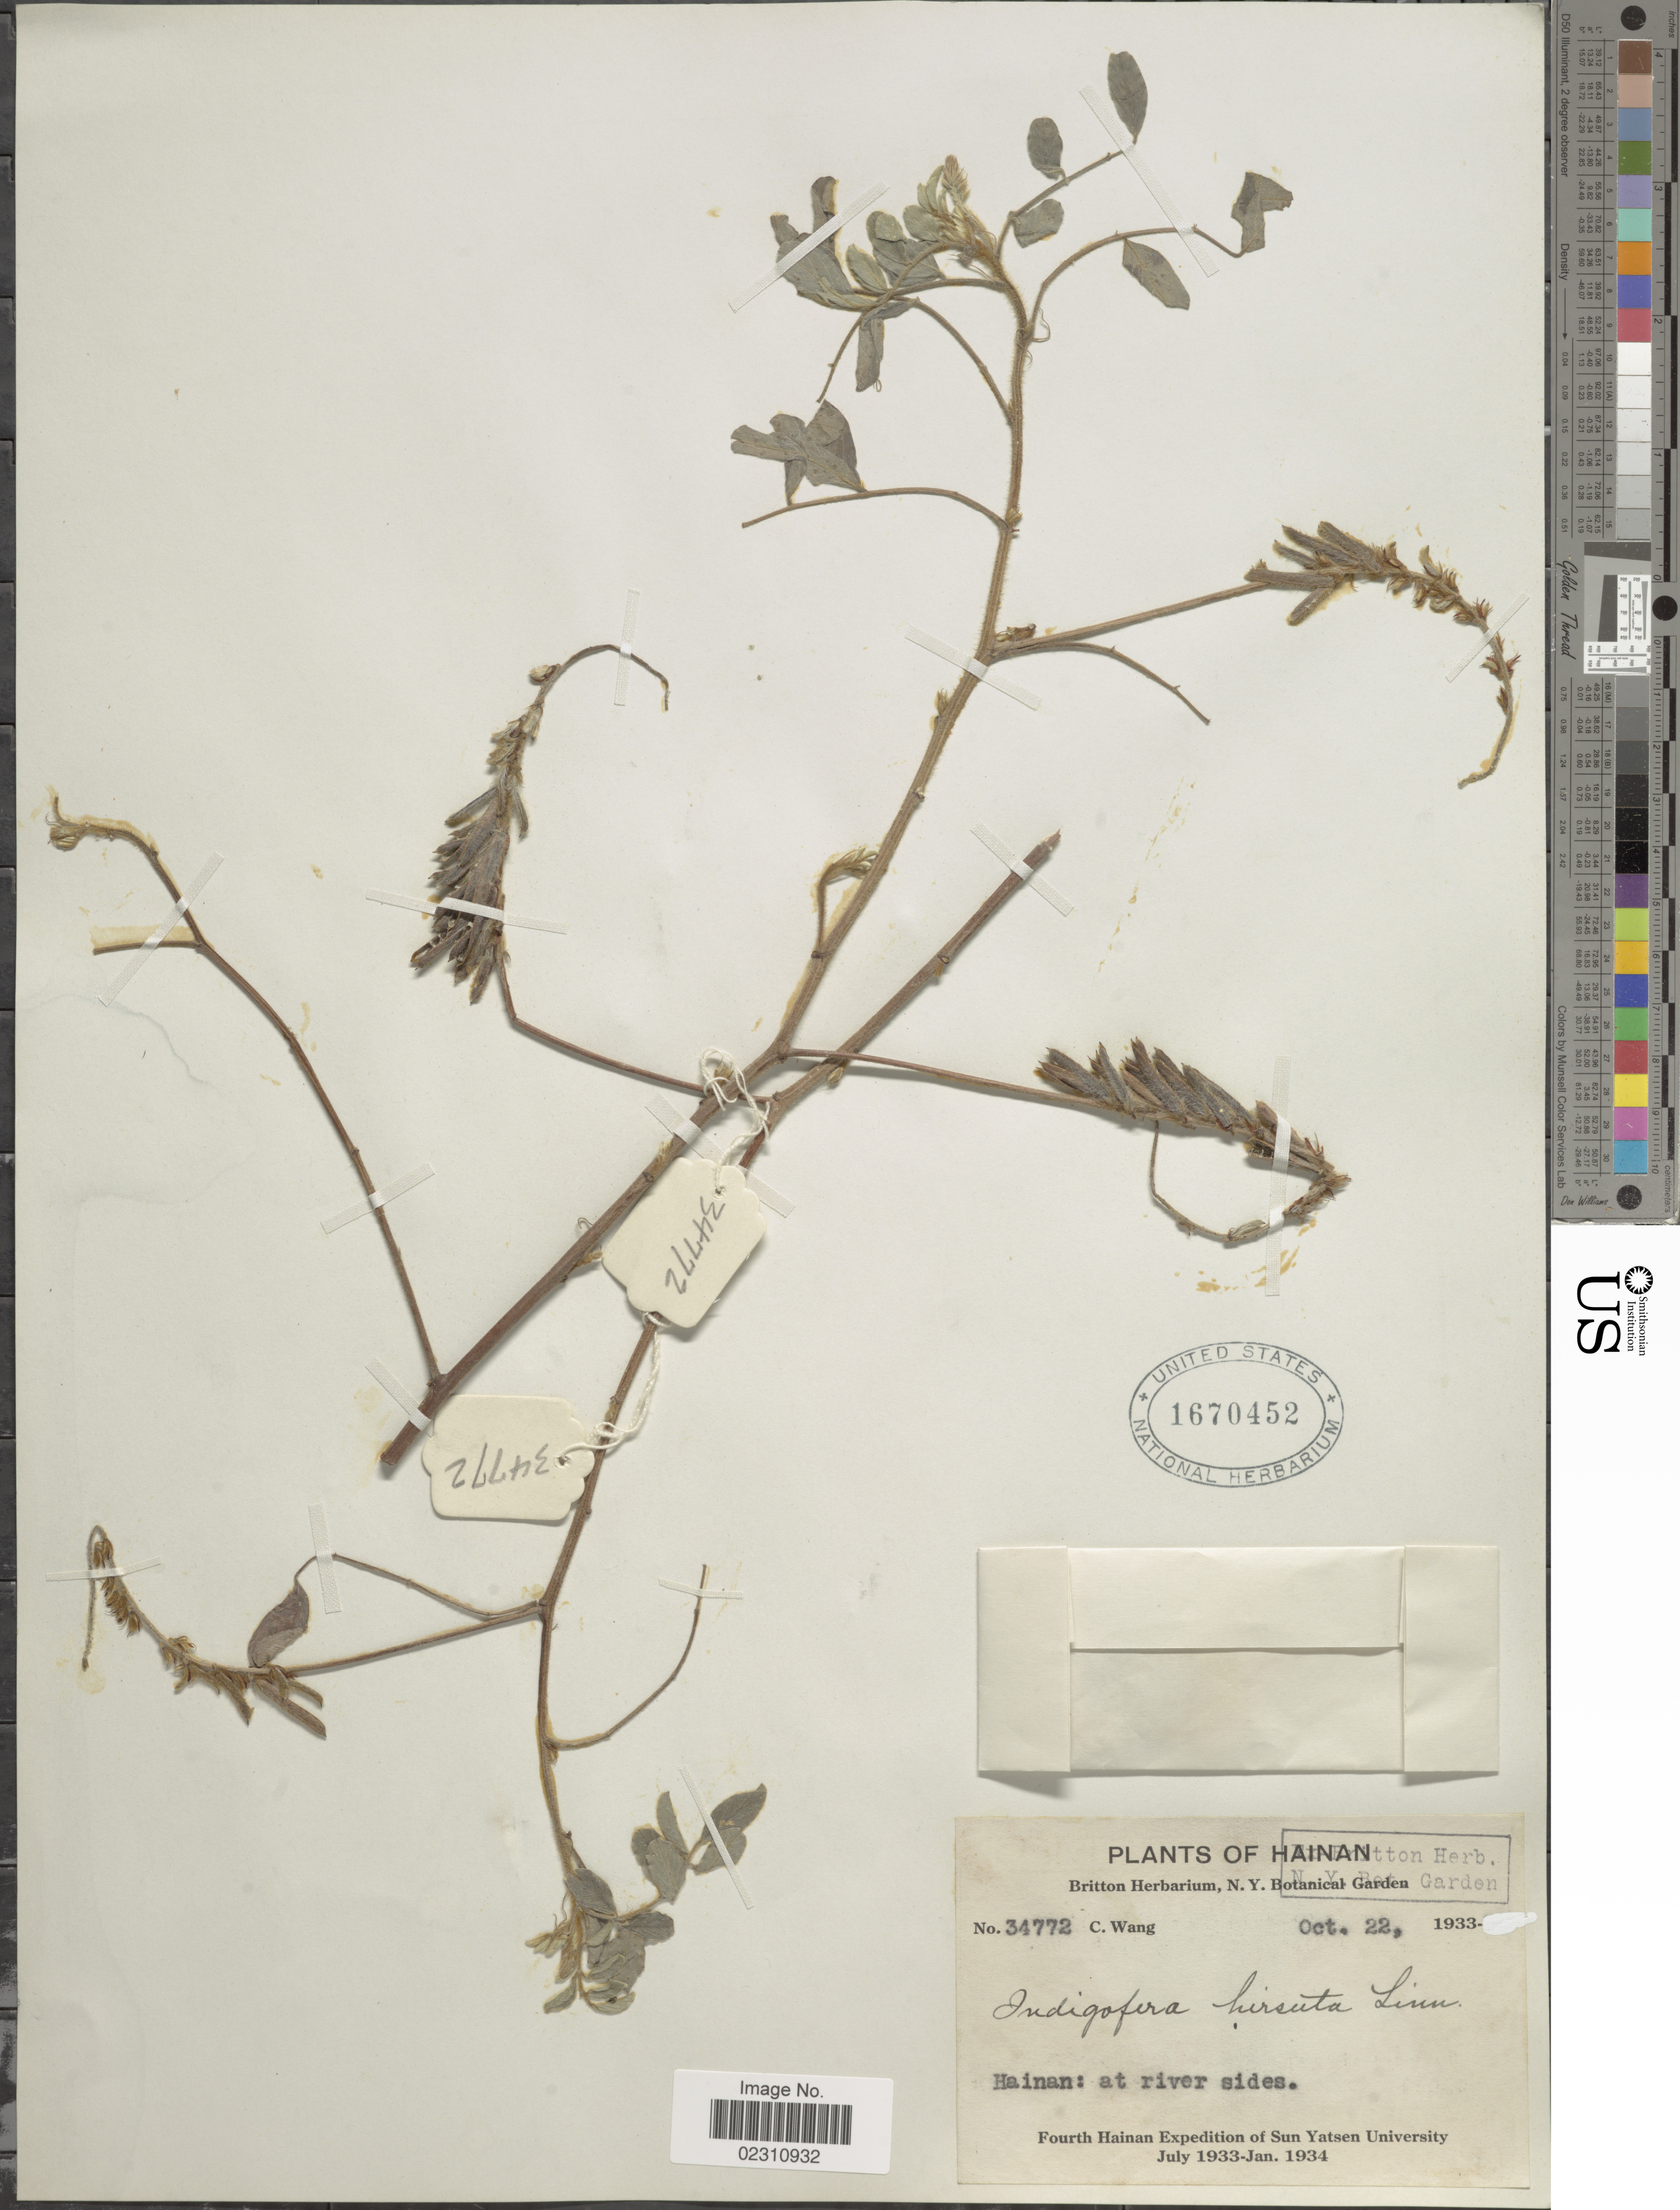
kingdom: Plantae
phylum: Tracheophyta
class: Magnoliopsida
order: Fabales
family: Fabaceae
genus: Indigofera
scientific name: Indigofera hirsuta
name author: L.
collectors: C. Wang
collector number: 34772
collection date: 1933-10-22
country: China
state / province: Hainan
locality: Hainan: at river sides.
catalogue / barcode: US 1670452